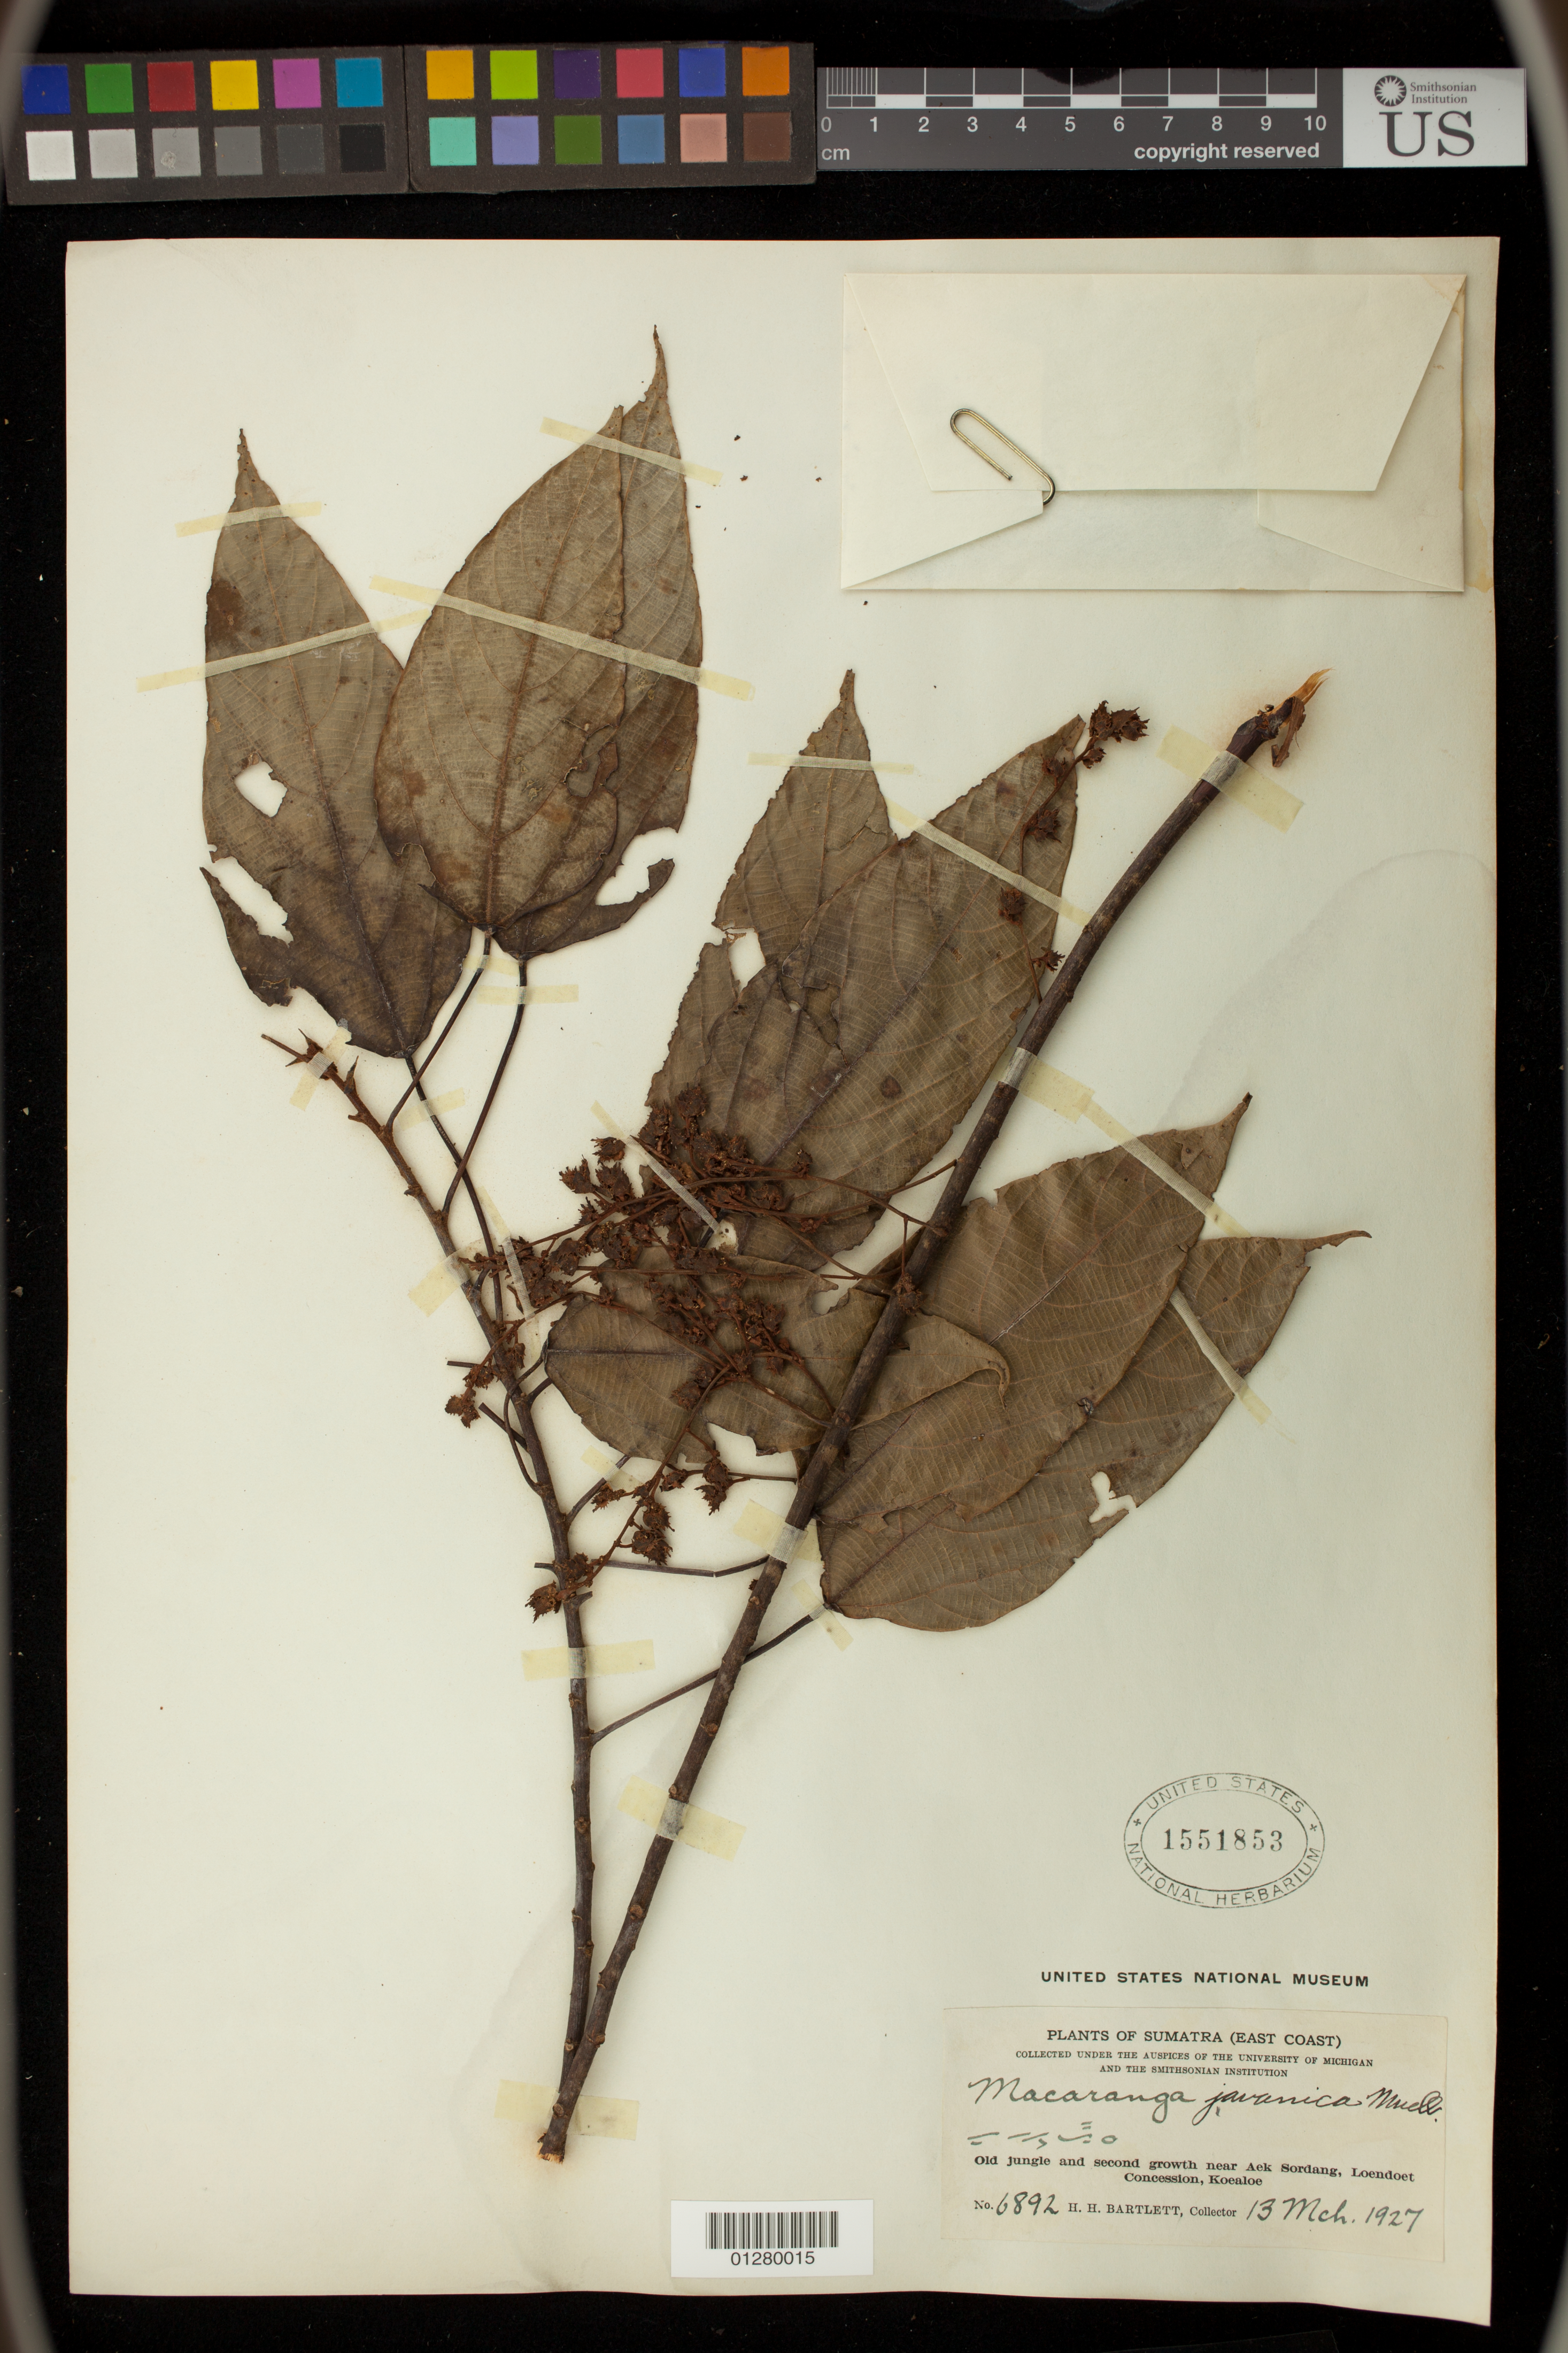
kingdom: Plantae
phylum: Tracheophyta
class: Magnoliopsida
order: Malpighiales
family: Euphorbiaceae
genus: Macaranga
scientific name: Macaranga javanica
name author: (Blume) Müll. Arg.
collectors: H. H. Bartlett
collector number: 6892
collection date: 1927-03-13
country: Indonesia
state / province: Sumatra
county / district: Sumatera Utara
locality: Near Aek Sordang, Loendoet Concession, Koealoe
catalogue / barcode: US 1551853